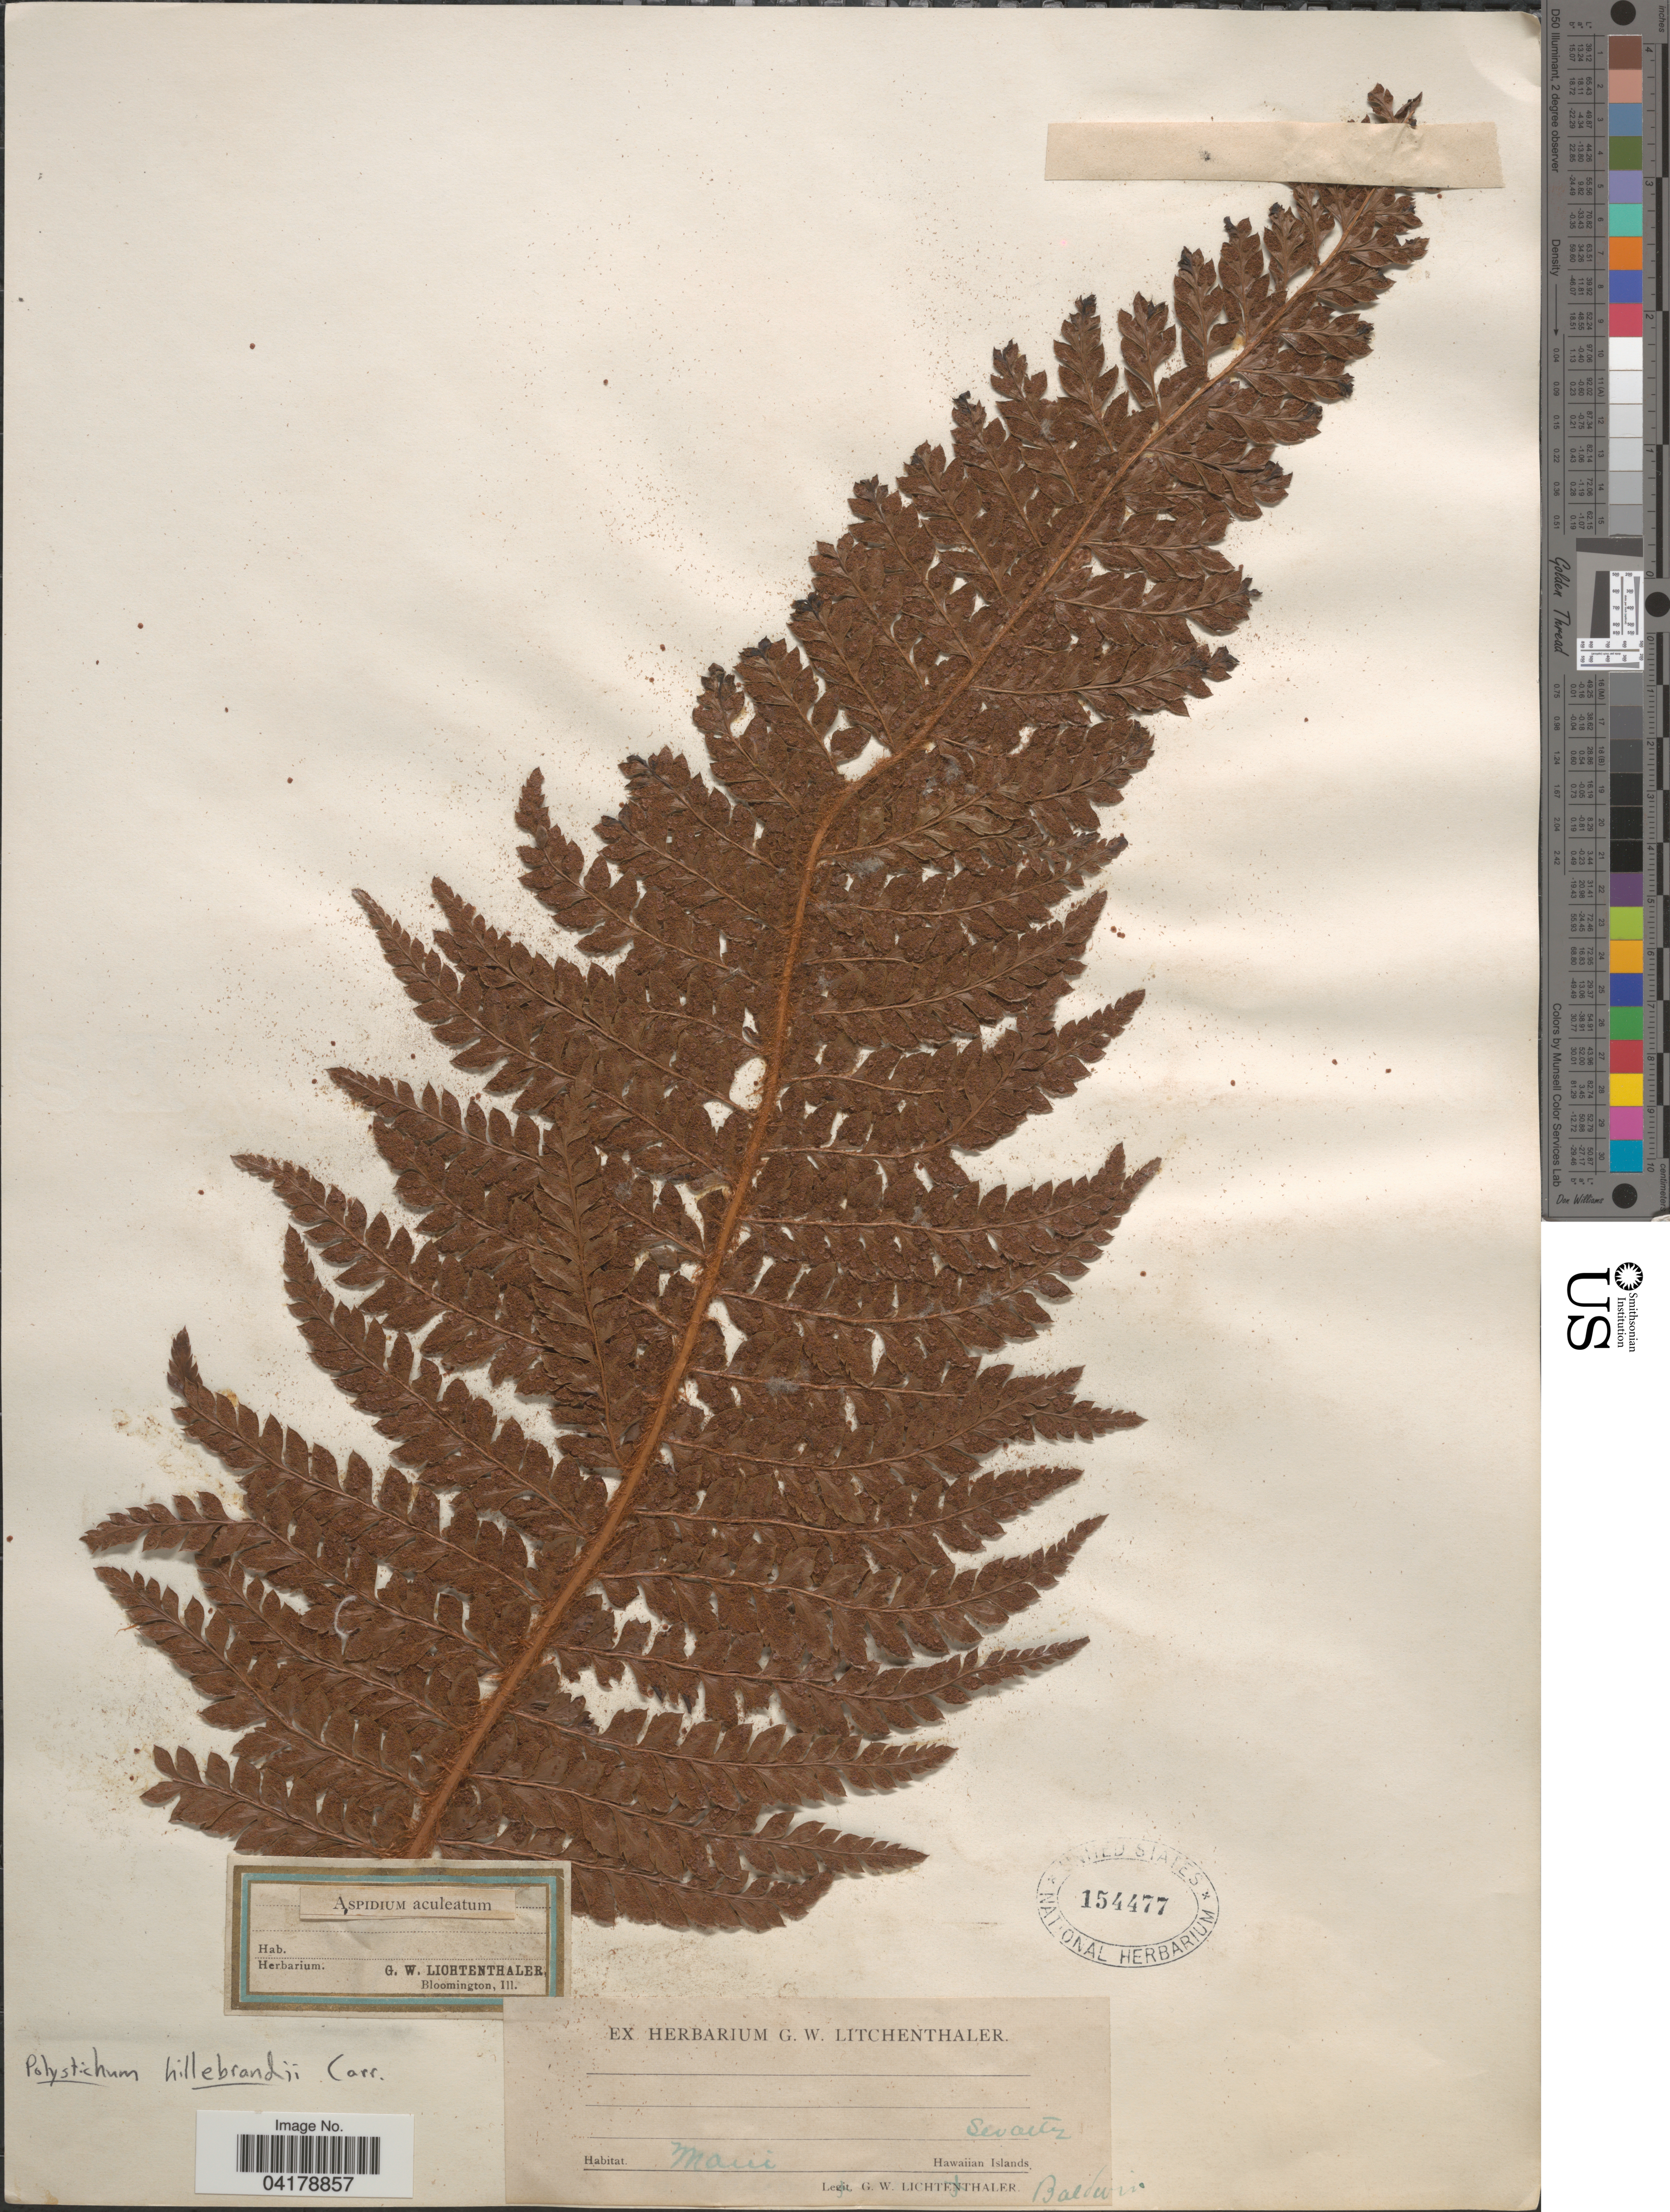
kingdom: Plantae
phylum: Tracheophyta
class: Polypodiopsida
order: Polypodiales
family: Dryopteridaceae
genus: Polystichum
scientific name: Polystichum hillebrandii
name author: Carruth.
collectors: -. Baldwin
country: United States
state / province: Hawaii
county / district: Maui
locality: Maui.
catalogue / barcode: US 154477